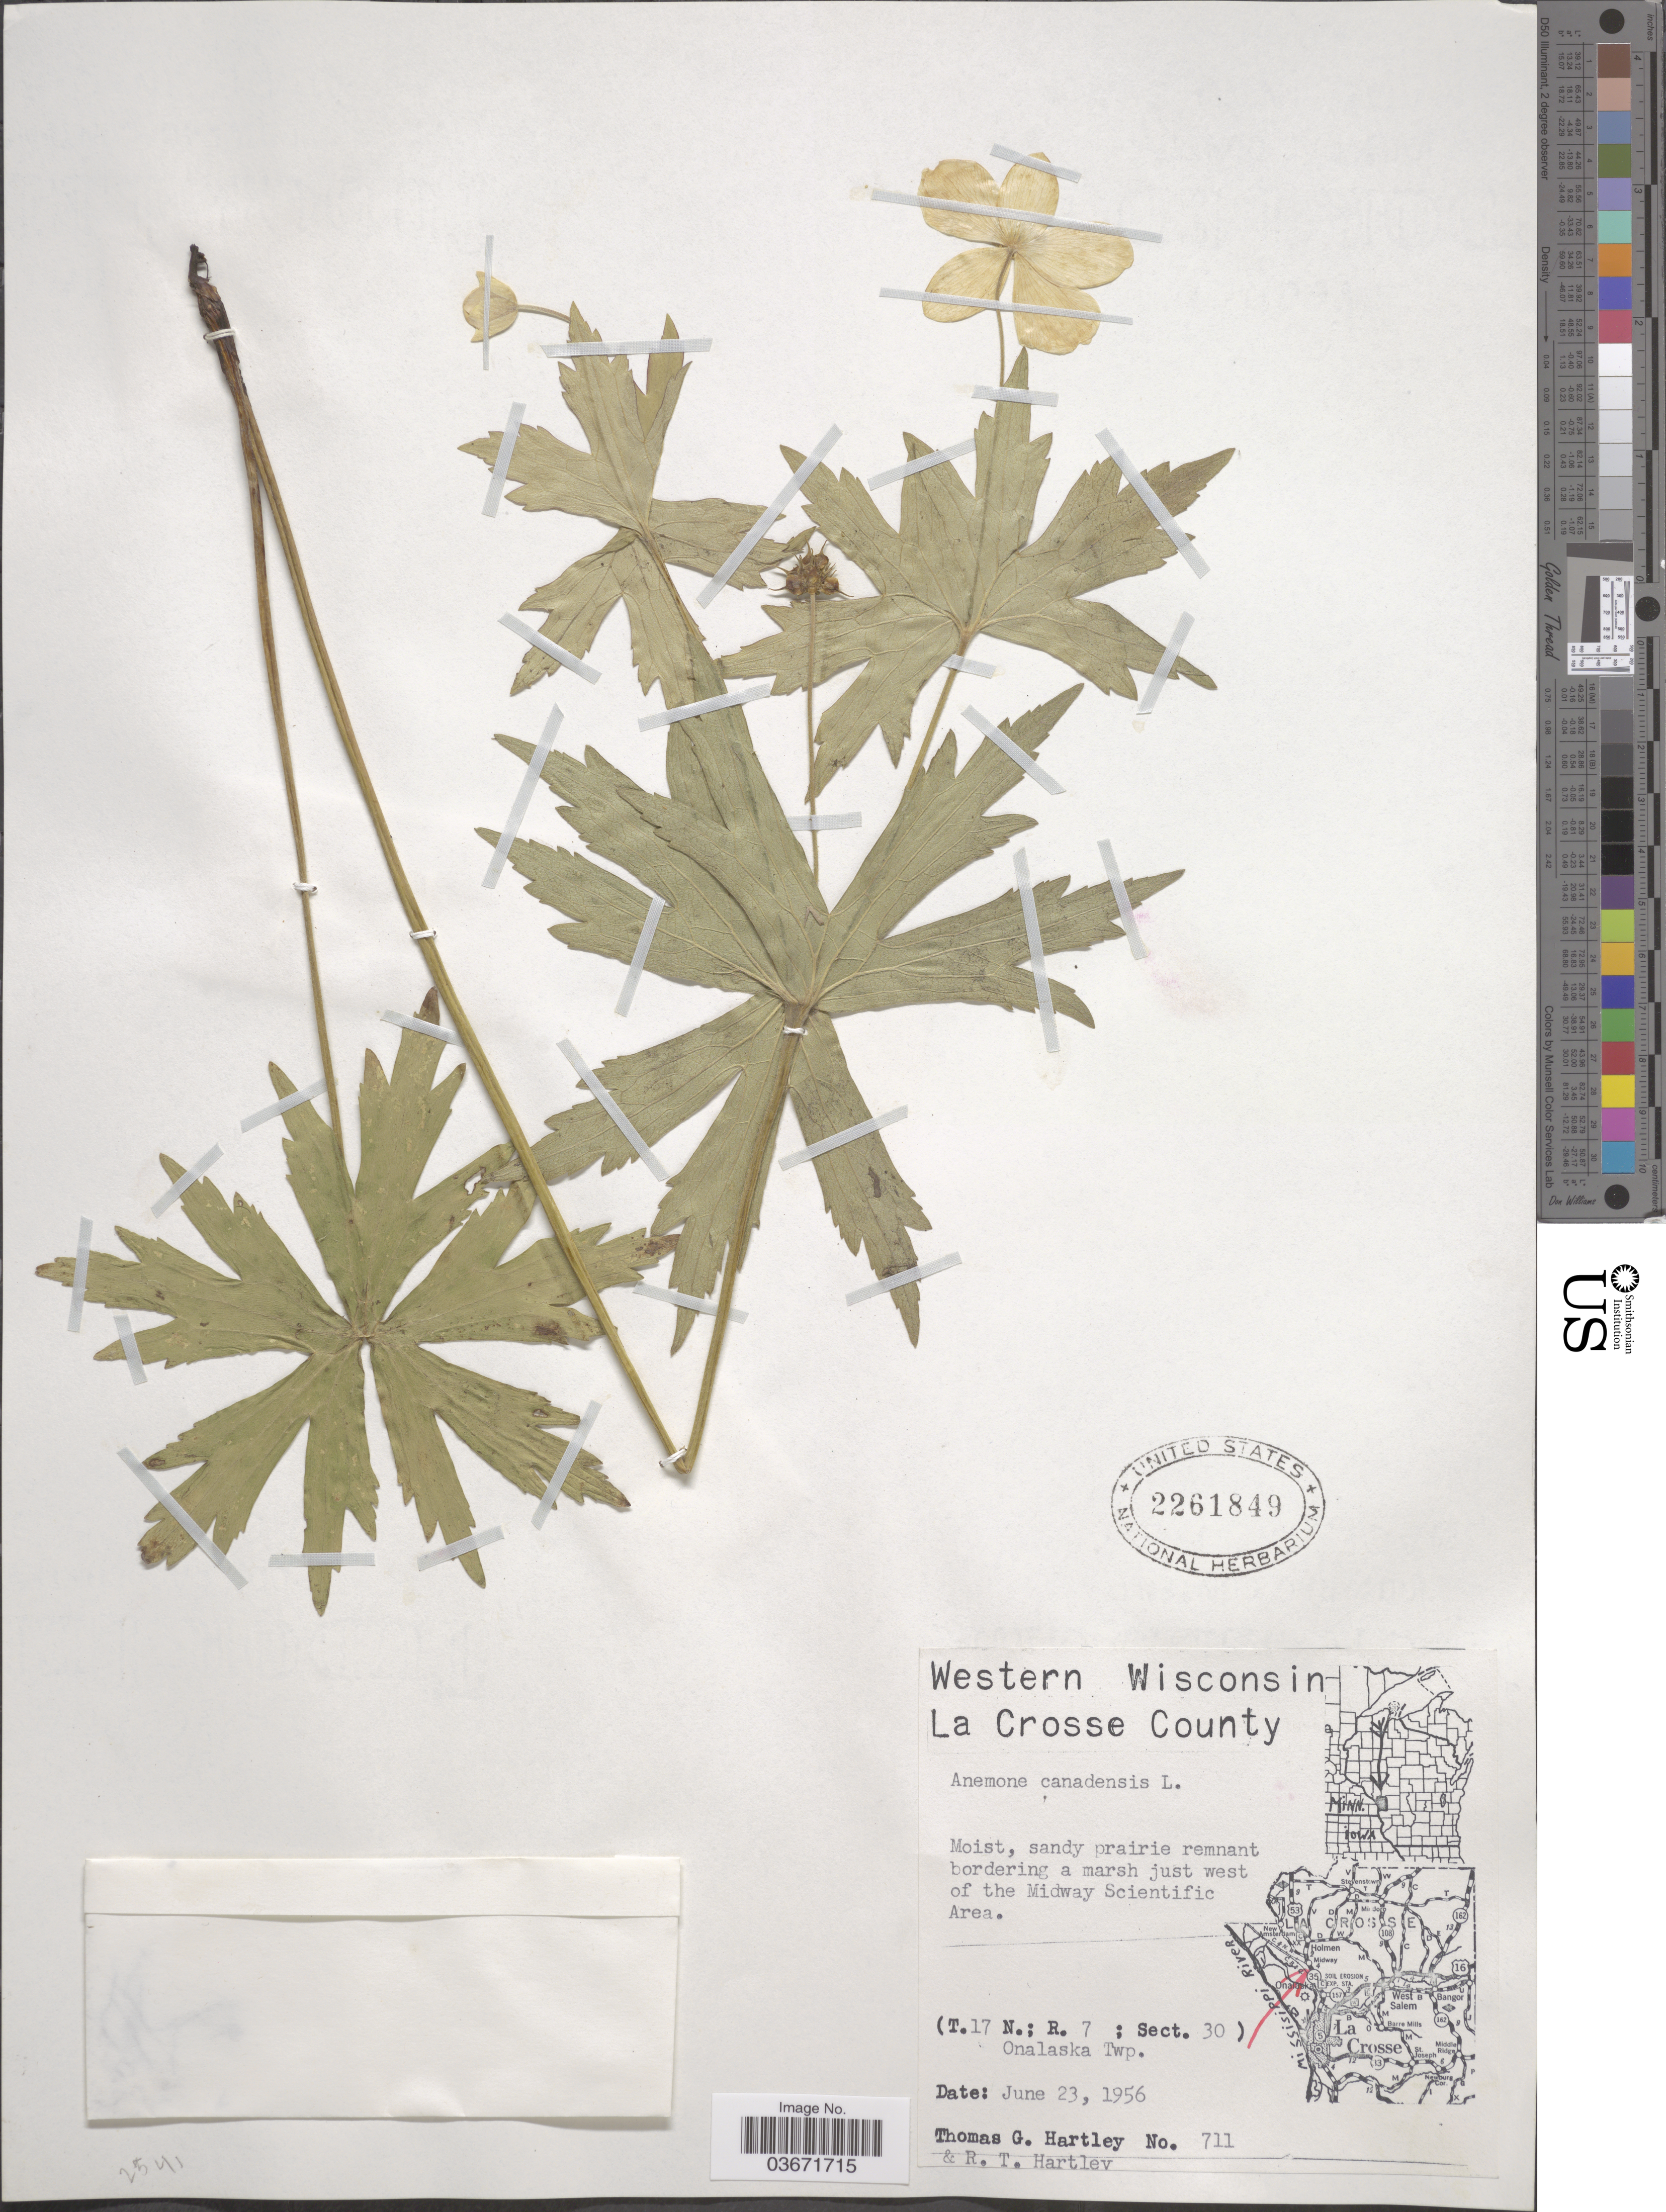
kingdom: Plantae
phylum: Tracheophyta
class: Magnoliopsida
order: Ranunculales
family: Ranunculaceae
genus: Anemone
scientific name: Anemone canadensis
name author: L.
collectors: T. G. Hartley & R. T. Hartley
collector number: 711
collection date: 1956-06-23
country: United States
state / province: Wisconsin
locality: Western Wisconsin. La Crosse County. Just west of the Midway Scientific Area. (T.17 N.; R. 7 ; Sect. 30). Onalaska Twp.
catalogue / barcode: US 2261849